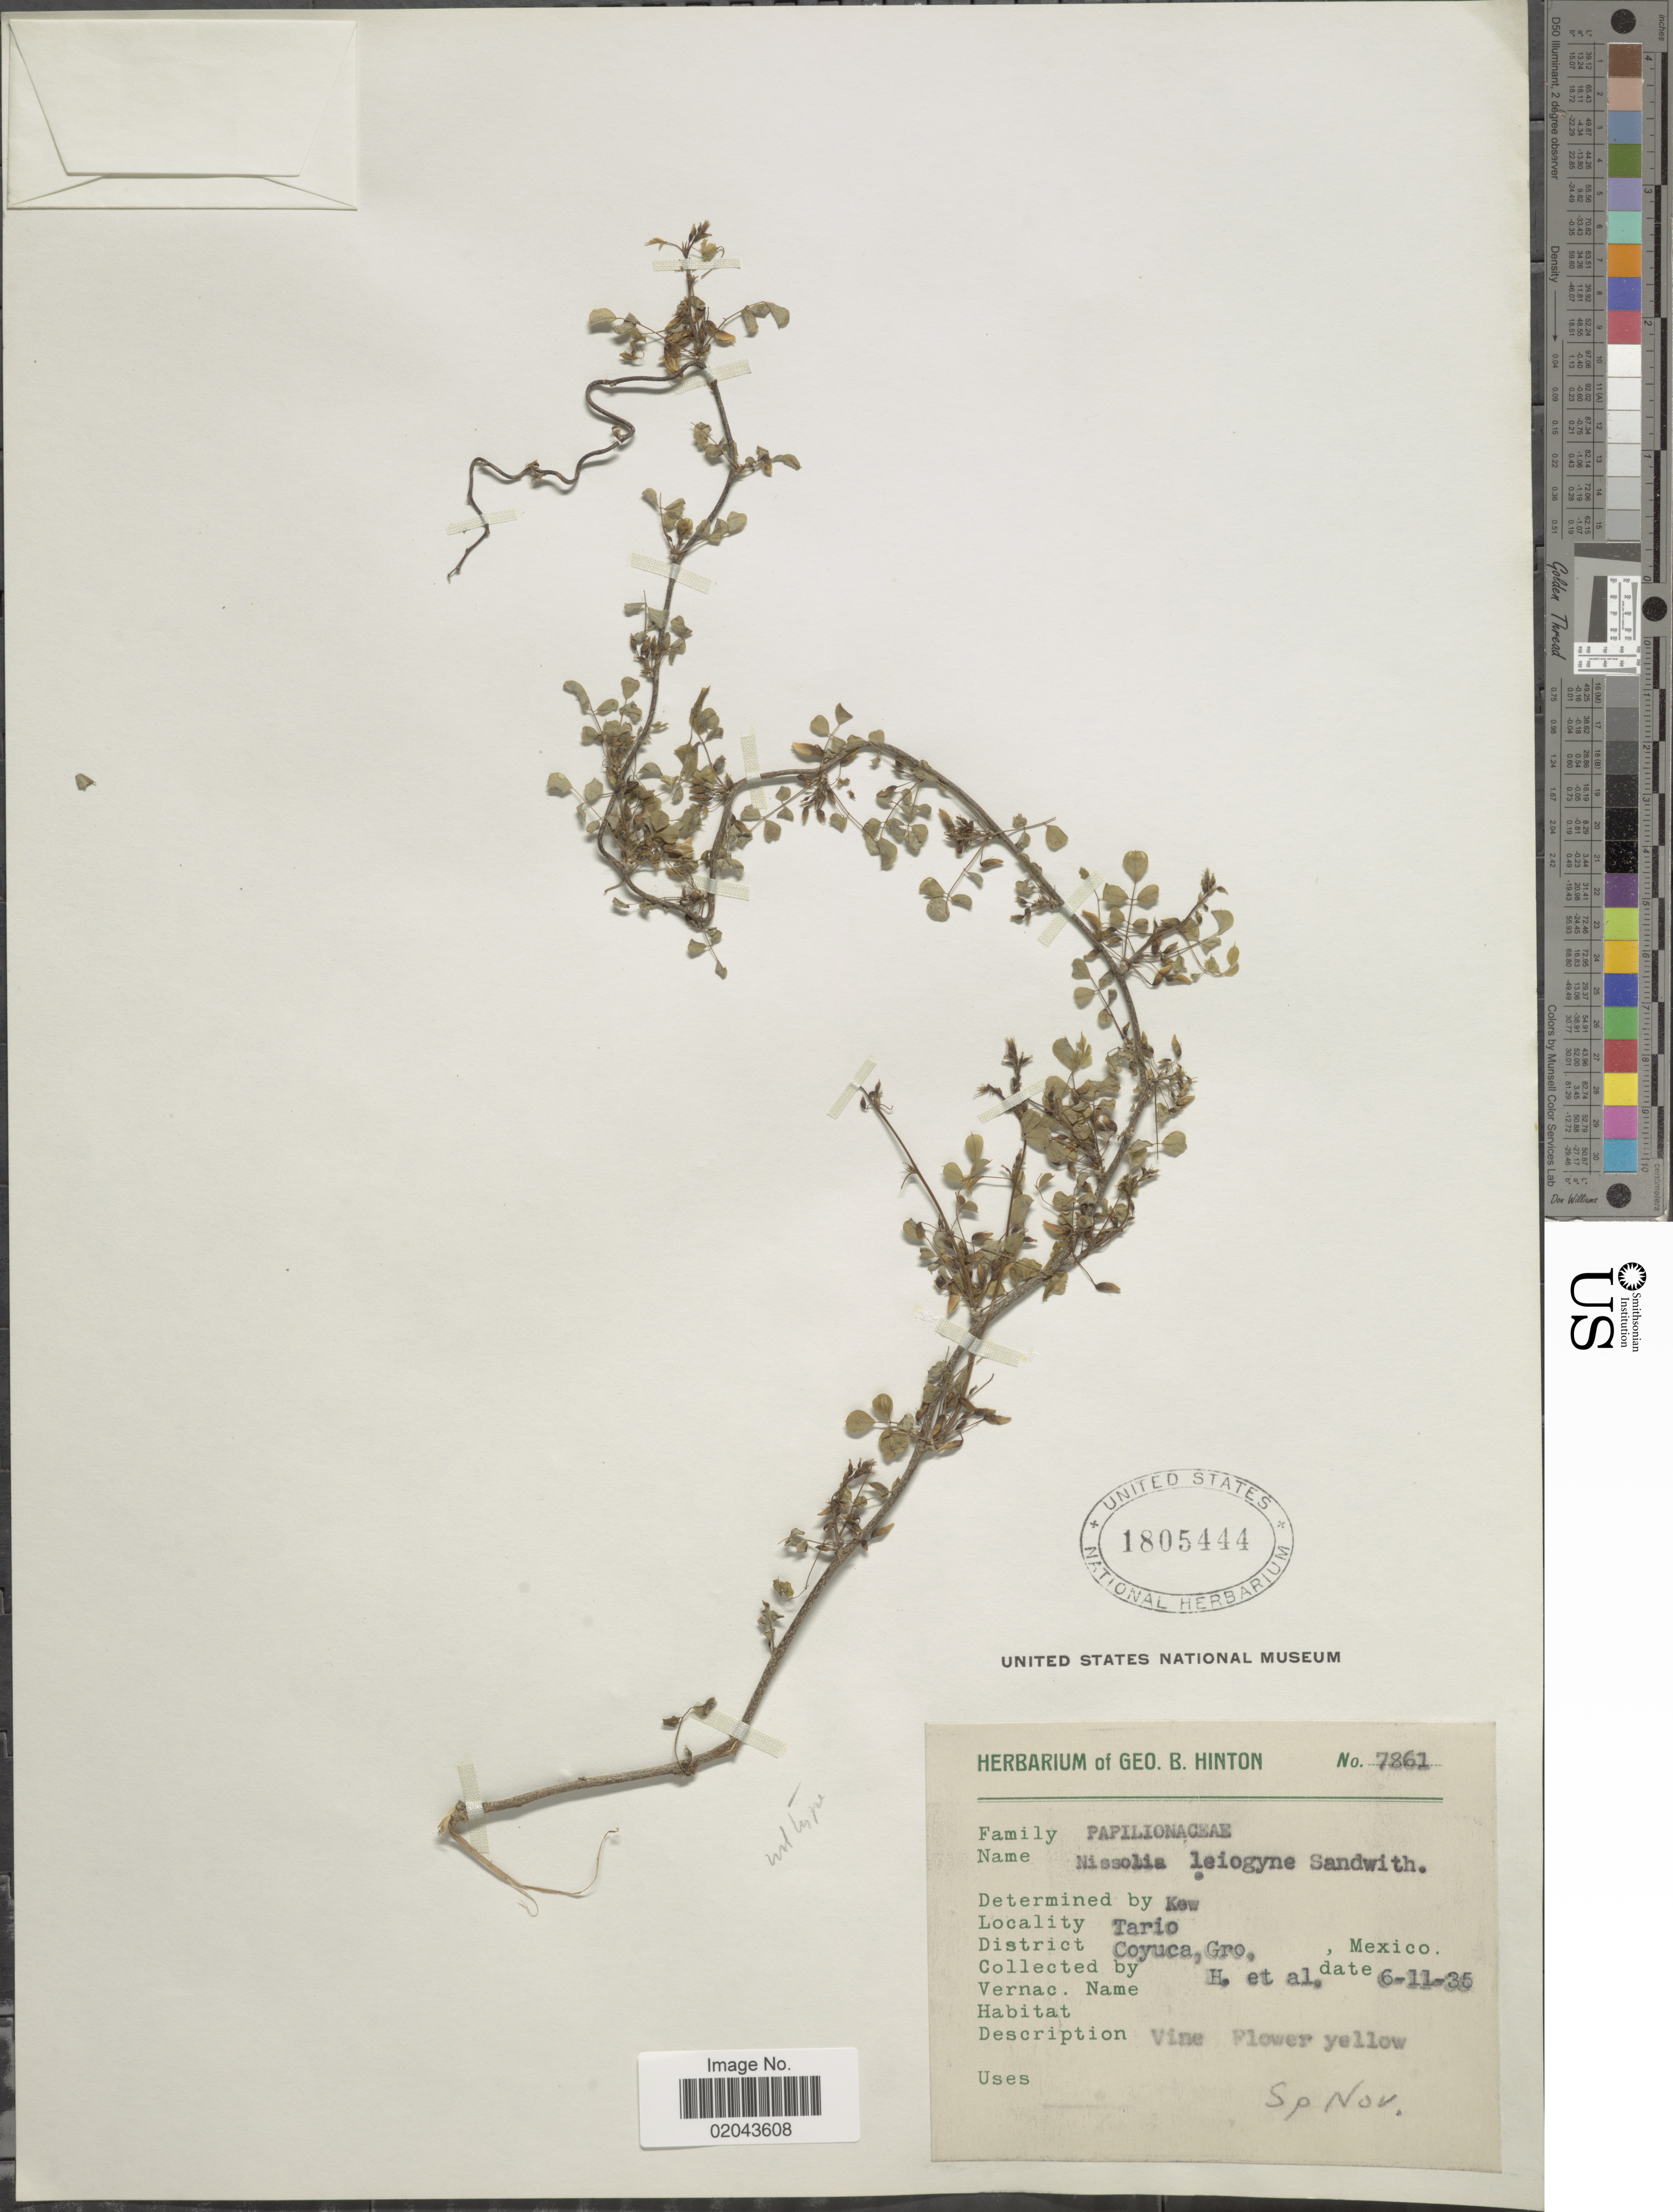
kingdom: Plantae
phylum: Tracheophyta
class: Magnoliopsida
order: Fabales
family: Fabaceae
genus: Nissolia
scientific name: Nissolia leiogyne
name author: Sandwith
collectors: G. B. Hinton & et al.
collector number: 7861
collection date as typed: Transcribed d/m/y: 11/6/35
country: Mexico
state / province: Guerrero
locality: Tario, District Coyuca, Gro.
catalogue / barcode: US 1805444